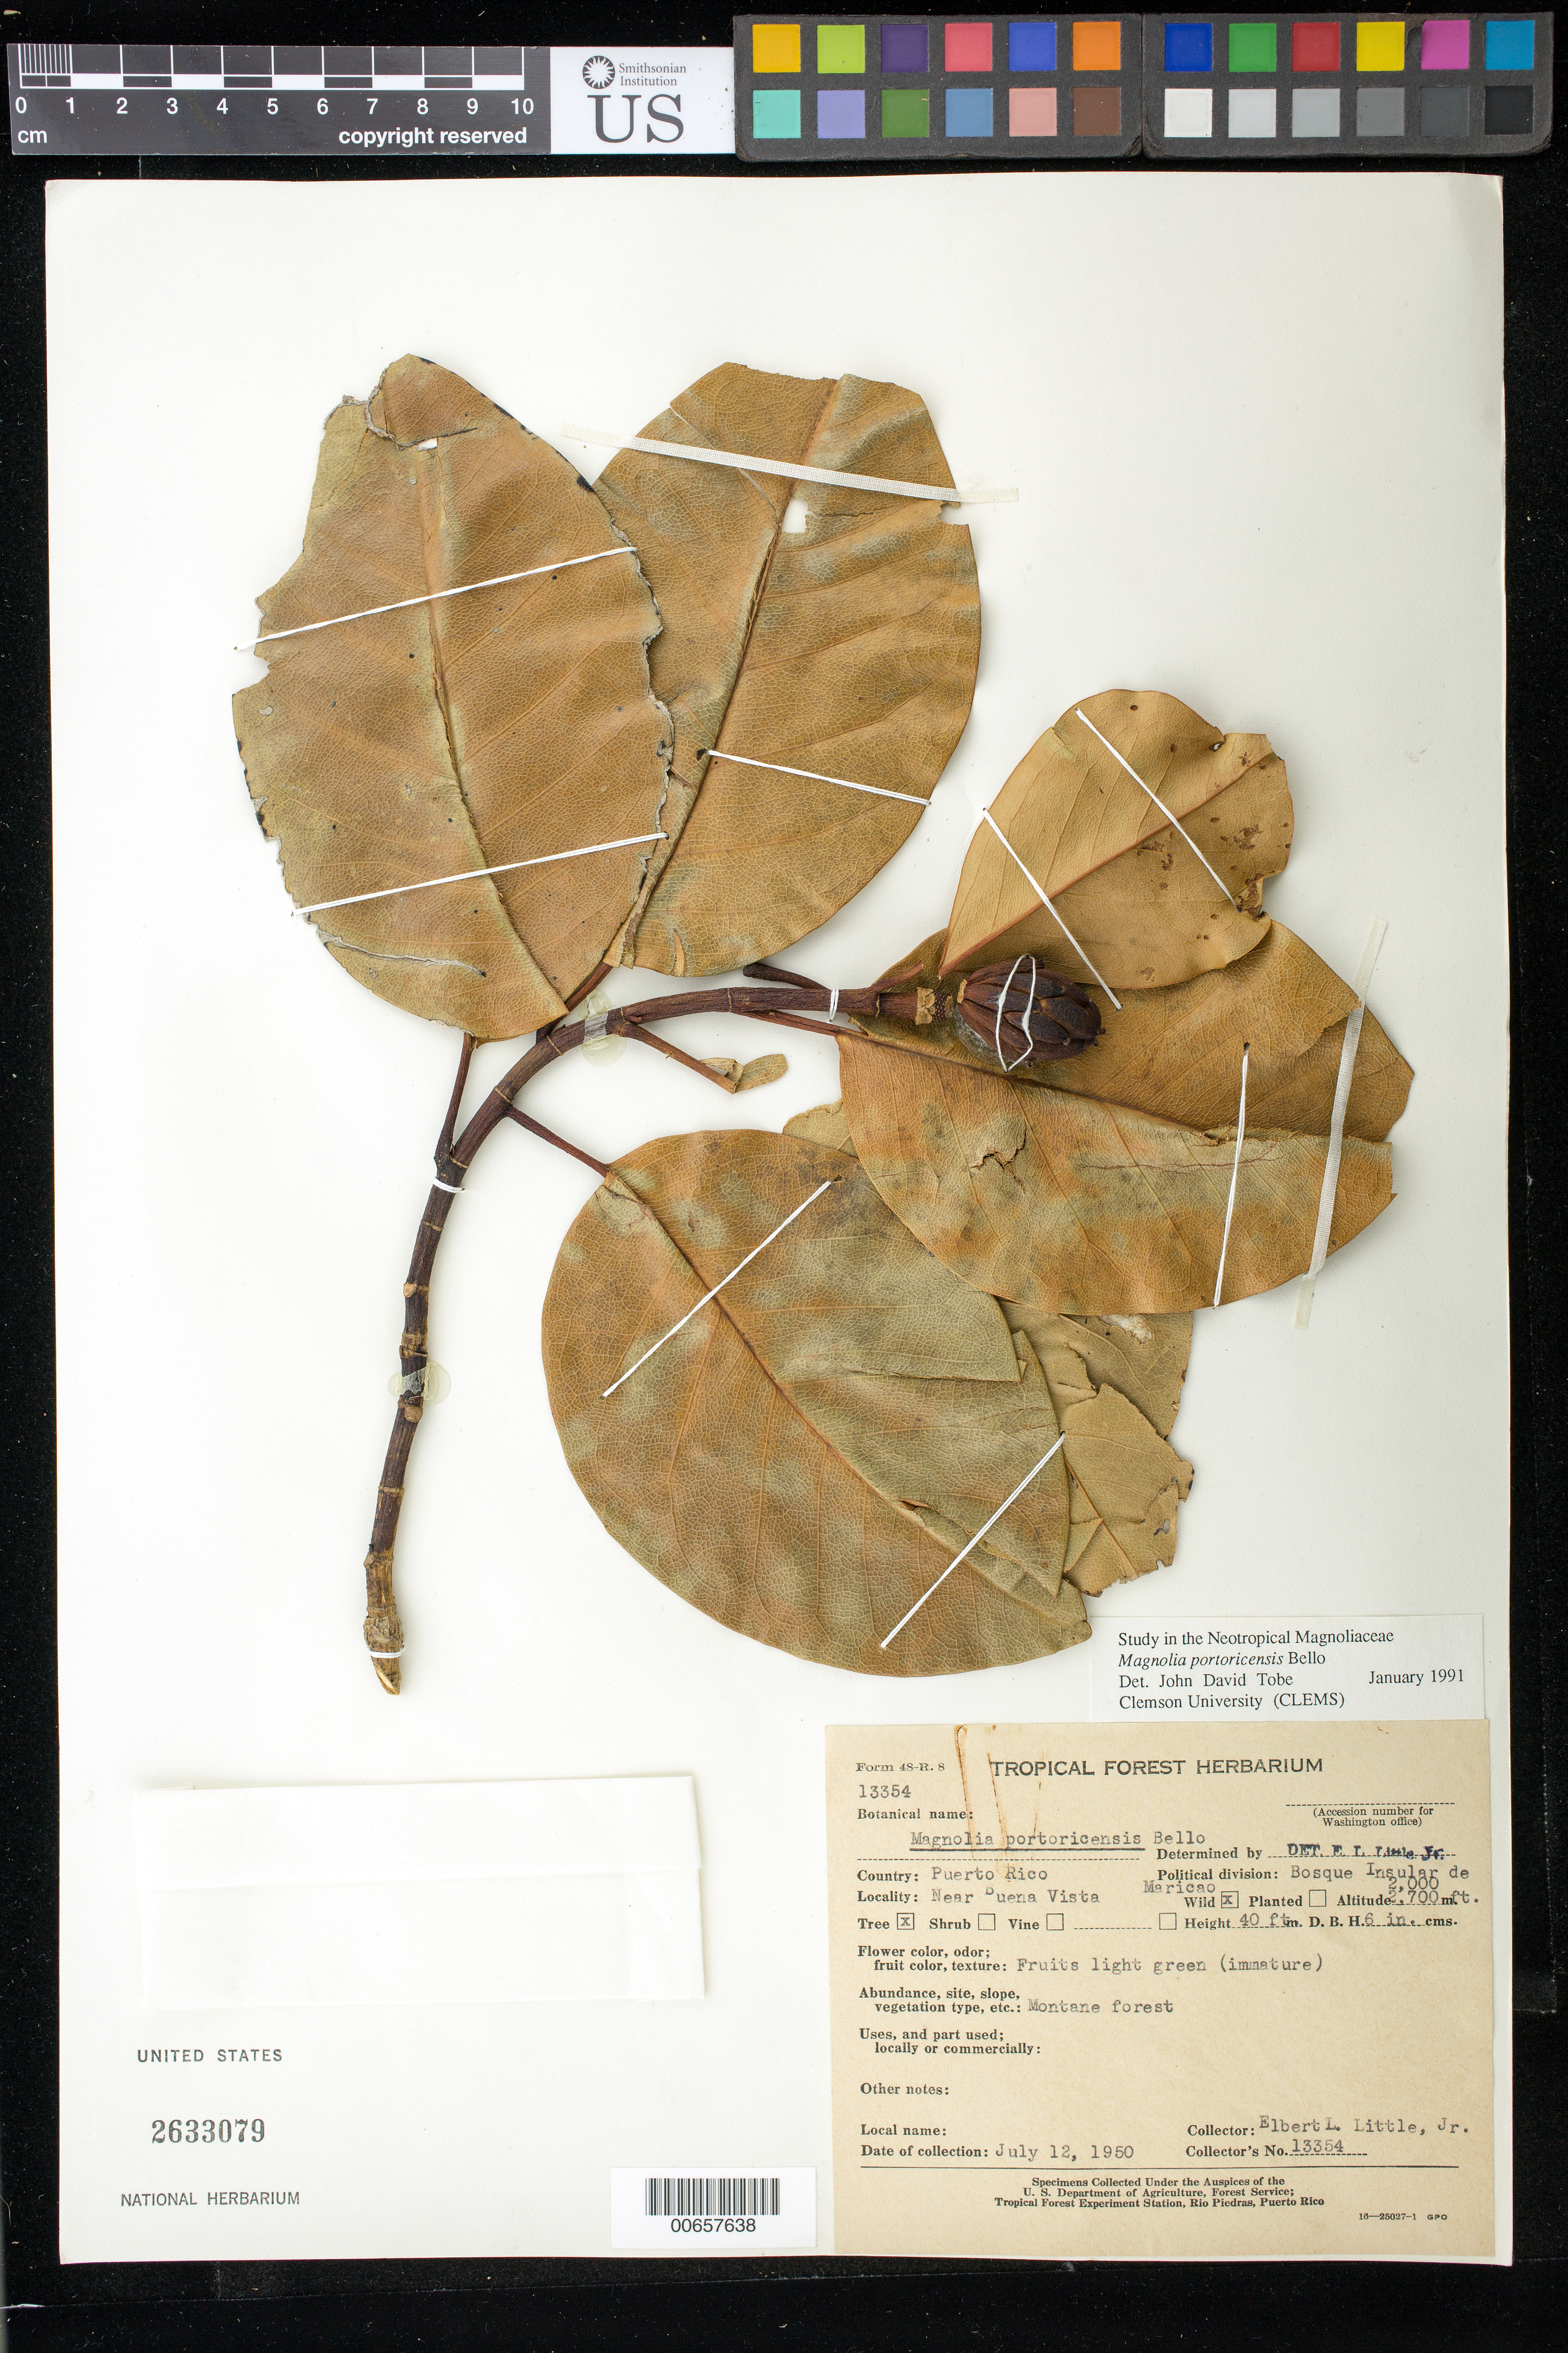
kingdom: Plantae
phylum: Tracheophyta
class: Magnoliopsida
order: Magnoliales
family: Magnoliaceae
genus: Magnolia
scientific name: Magnolia portoricensis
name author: Bello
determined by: Tobe, J. D., (CLEMS), Clemson University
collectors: E. L. Little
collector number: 13354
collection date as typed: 12 Jul 1950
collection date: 1950-07-12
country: Puerto Rico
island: Greater Antilles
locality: Bosque Insular de Maricao, near Buena Vista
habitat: Montane forest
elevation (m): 610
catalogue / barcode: US 2633079